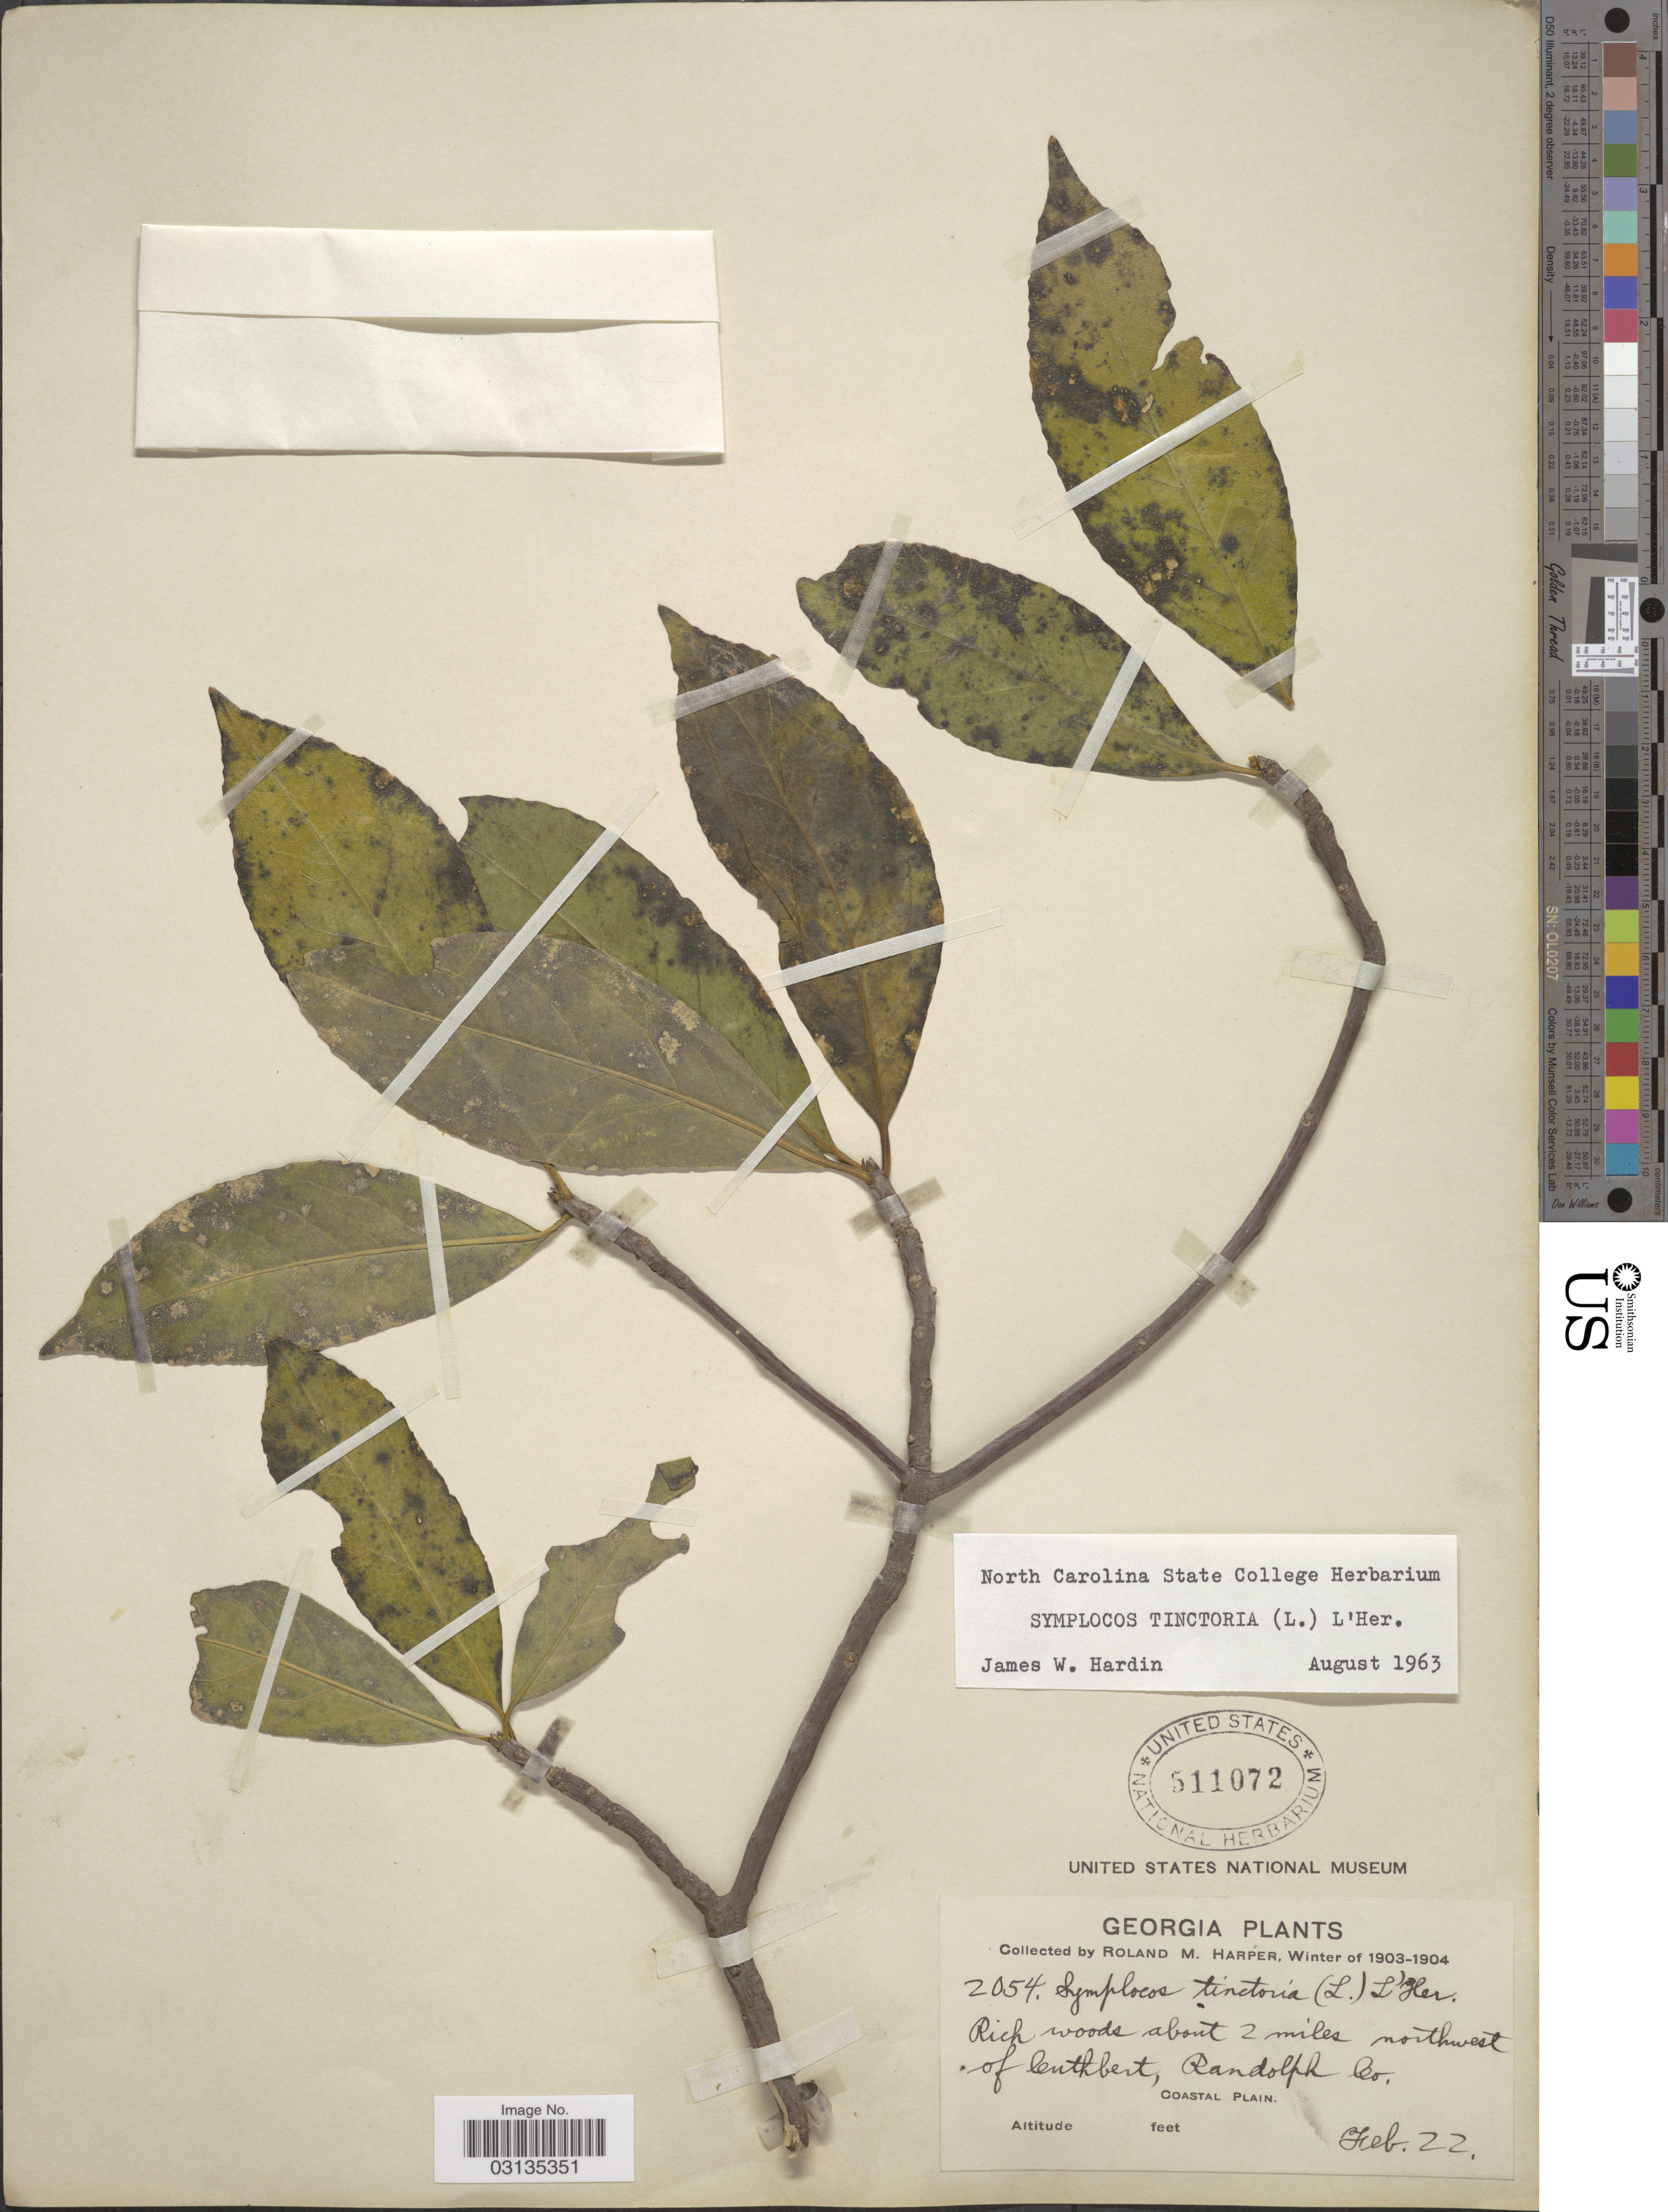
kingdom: Plantae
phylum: Tracheophyta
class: Magnoliopsida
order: Ericales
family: Symplocaceae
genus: Symplocos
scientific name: Symplocos tinctoria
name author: (L.) L'Hér.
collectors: R. M. Harper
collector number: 2054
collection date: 1903-02-22/1904-02-22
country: United States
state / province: Georgia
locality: Rich woods about 2 miles northwest of Cuthbert, Randolph Co., Coastal Plain.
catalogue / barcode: US 511072